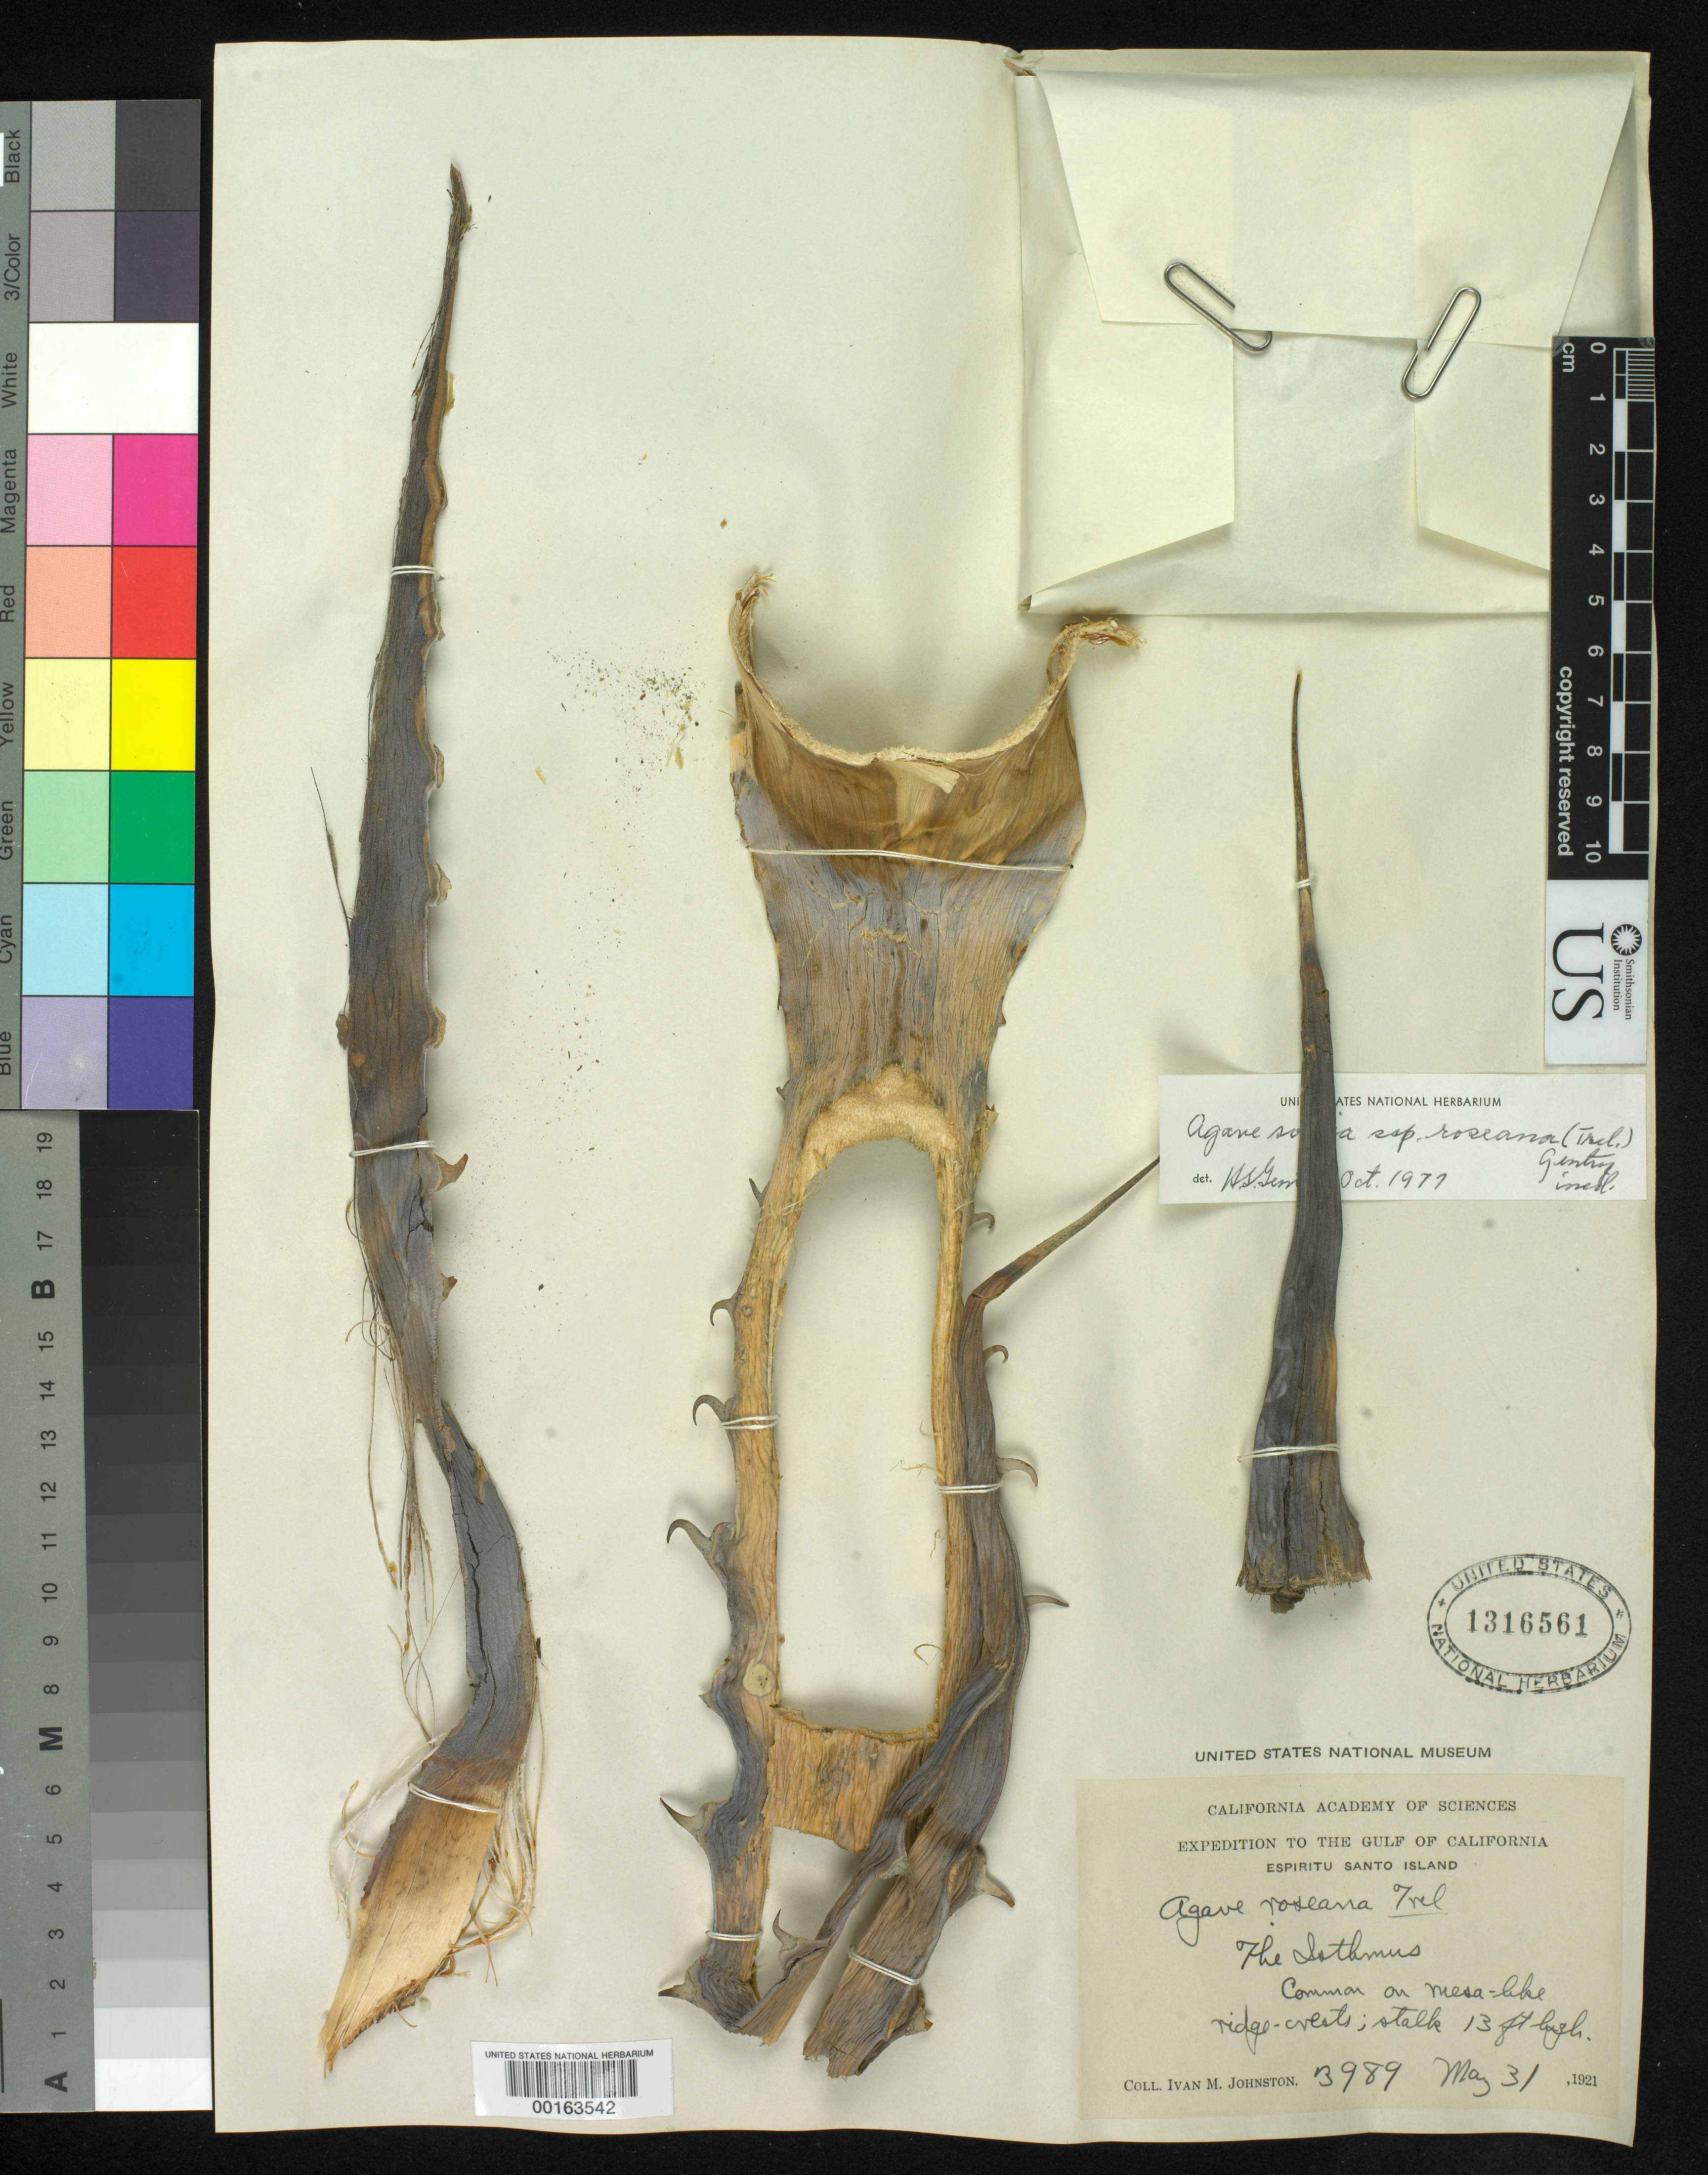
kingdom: Plantae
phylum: Tracheophyta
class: Liliopsida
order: Asparagales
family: Asparagaceae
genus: Agave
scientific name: Agave sobria subsp. roseana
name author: (Trel.) Gentry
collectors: I.M. Johnston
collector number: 3989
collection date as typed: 31 May 1921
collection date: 1921-05-31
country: Mexico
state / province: Baja California Sur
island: Espiritu Santo Island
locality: Espiritu Santo Island; the isthmus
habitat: Common on mesa-like ridge-crests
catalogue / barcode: US 1316561